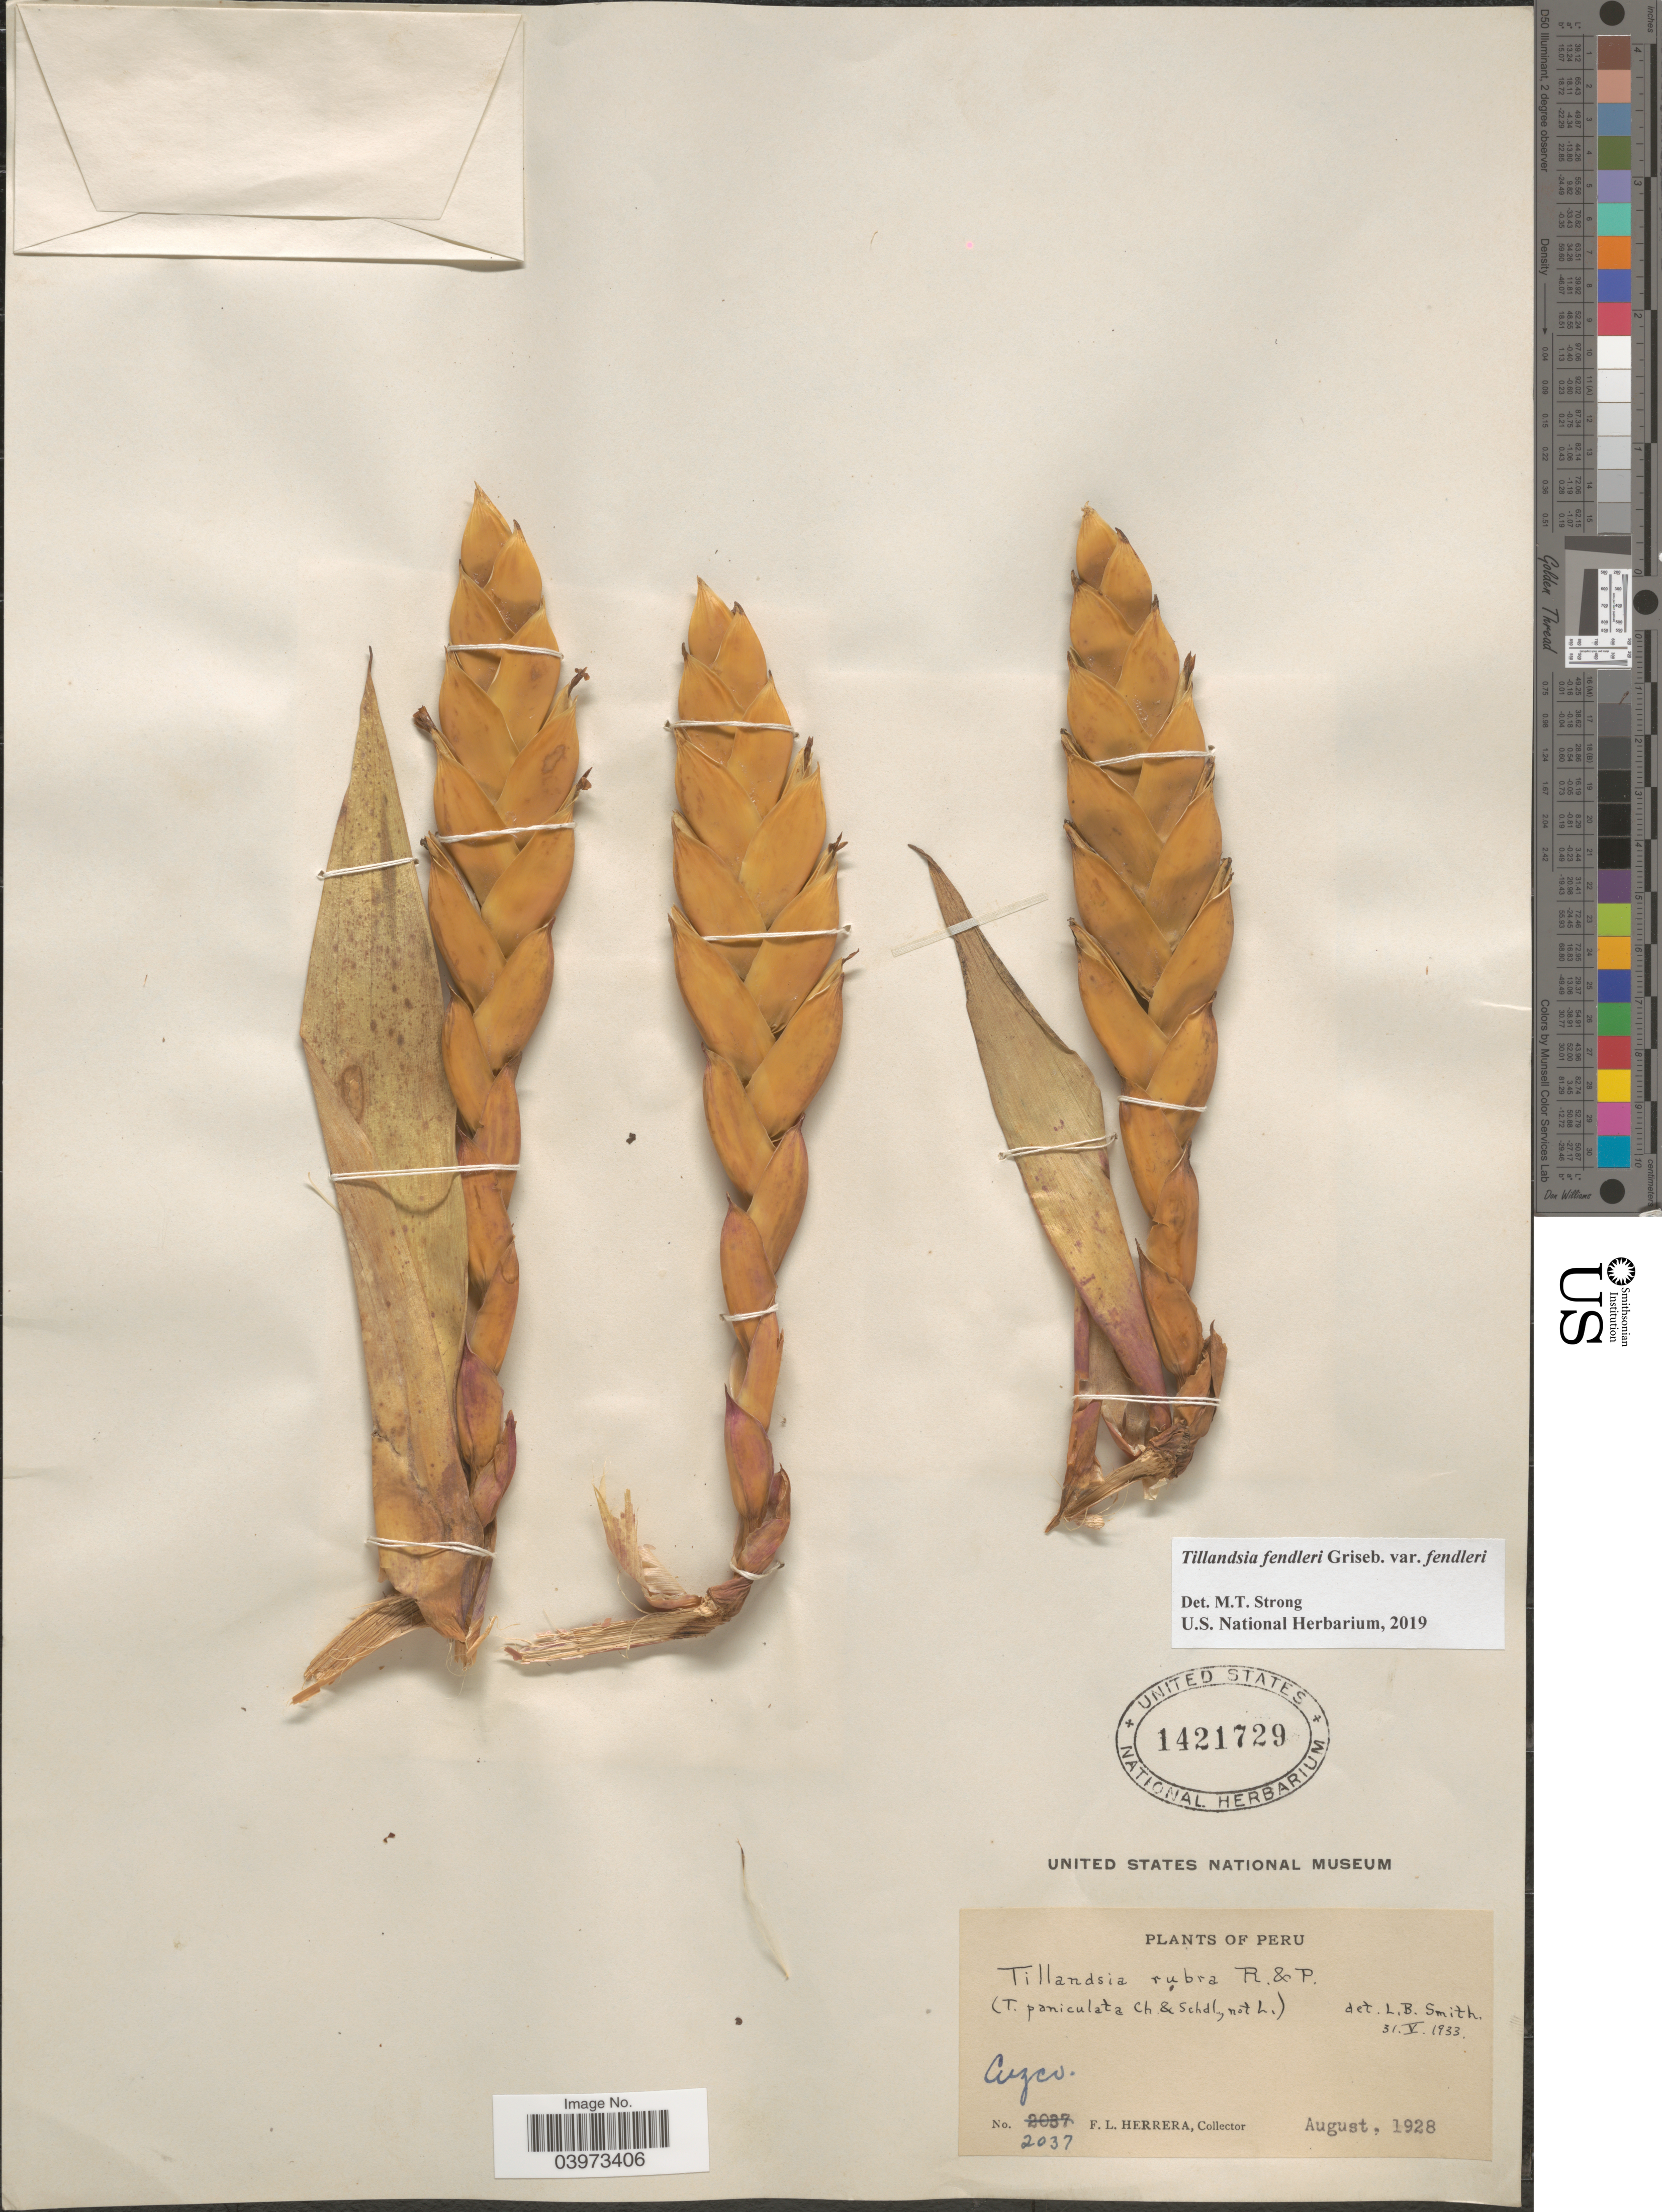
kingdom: Plantae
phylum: Tracheophyta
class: Liliopsida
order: Poales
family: Bromeliaceae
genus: Tillandsia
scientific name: Tillandsia fendleri var. fendleri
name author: Griseb.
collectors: F. L. Herrera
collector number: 2037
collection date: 1928-08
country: Peru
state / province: Cusco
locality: Cuzco.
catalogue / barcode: US 1421729